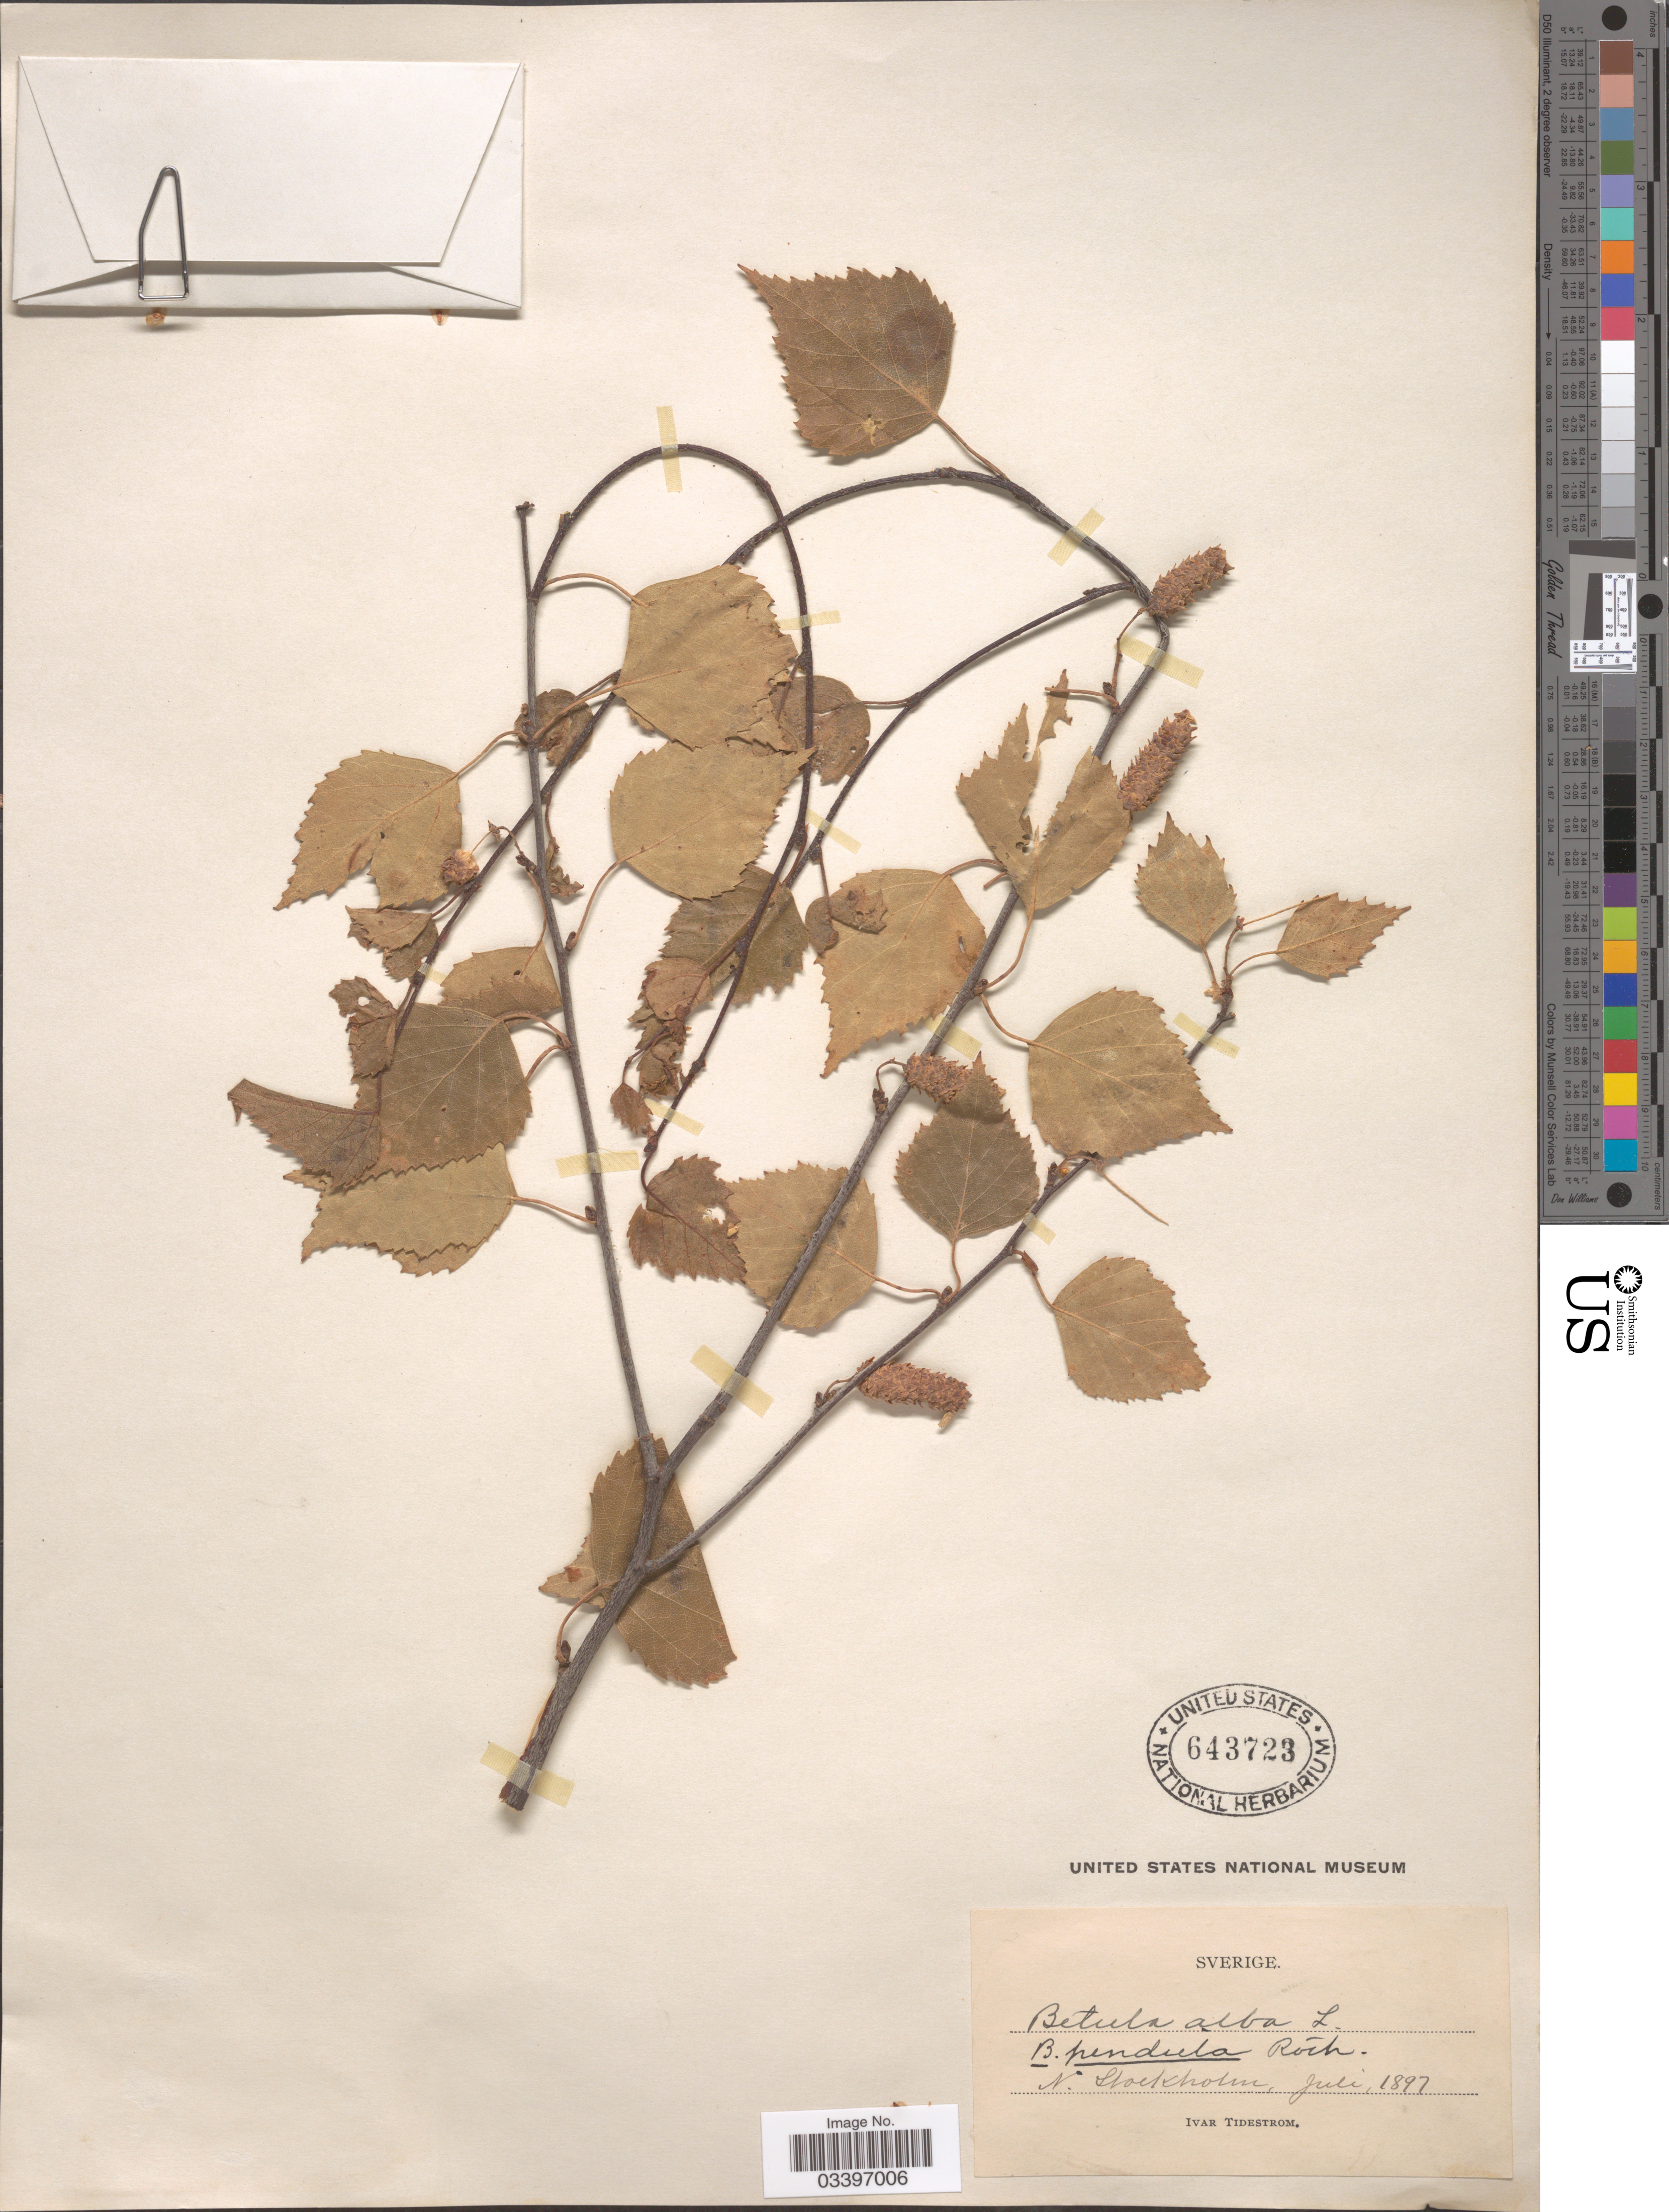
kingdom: Plantae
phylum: Tracheophyta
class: Magnoliopsida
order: Fagales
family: Betulaceae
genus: Betula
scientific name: Betula alba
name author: L.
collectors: I. F. Tidestrom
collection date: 1897-07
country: Sweden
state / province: Stockholm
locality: Sverige. N. Stockholm.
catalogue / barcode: US 643723